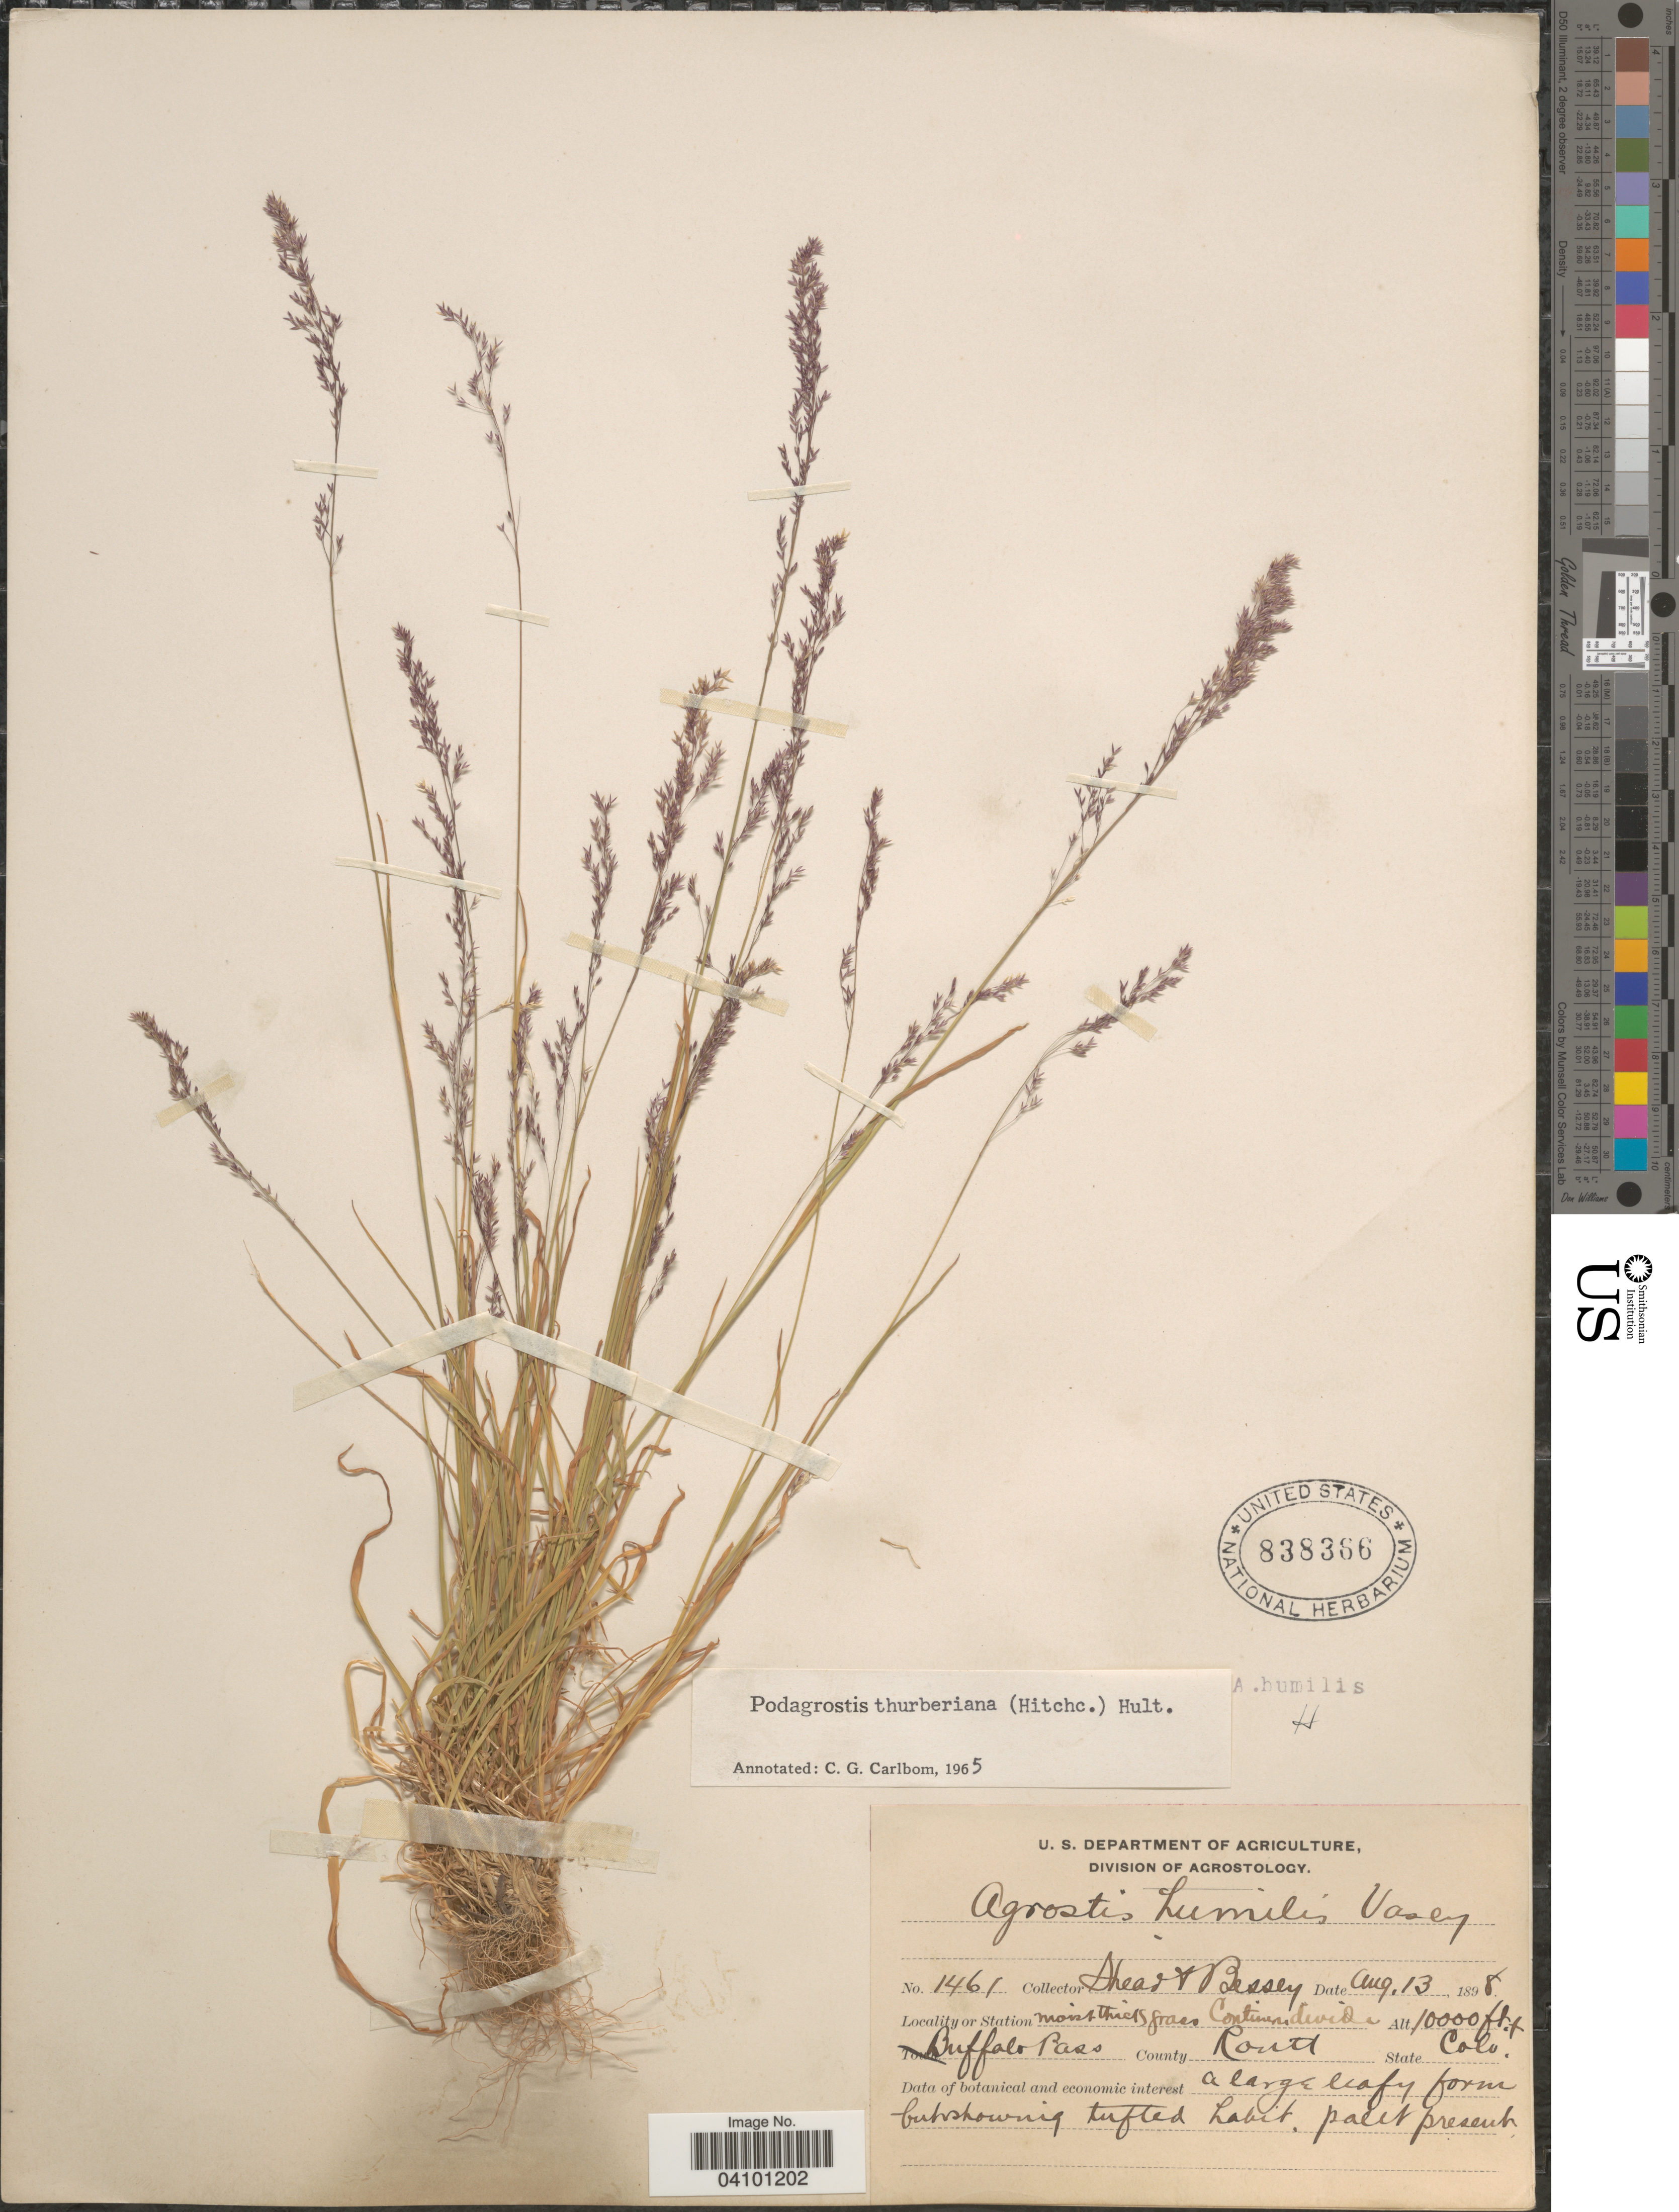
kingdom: Plantae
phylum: Tracheophyta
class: Liliopsida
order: Poales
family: Poaceae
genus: Podagrostis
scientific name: Podagrostis thurberiana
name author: Hitchc.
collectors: -- Shear & -. Bessey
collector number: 1461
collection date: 1898-08-13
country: United States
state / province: Colorado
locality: Buffalo Pass. County Routt.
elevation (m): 3048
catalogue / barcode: US 838366